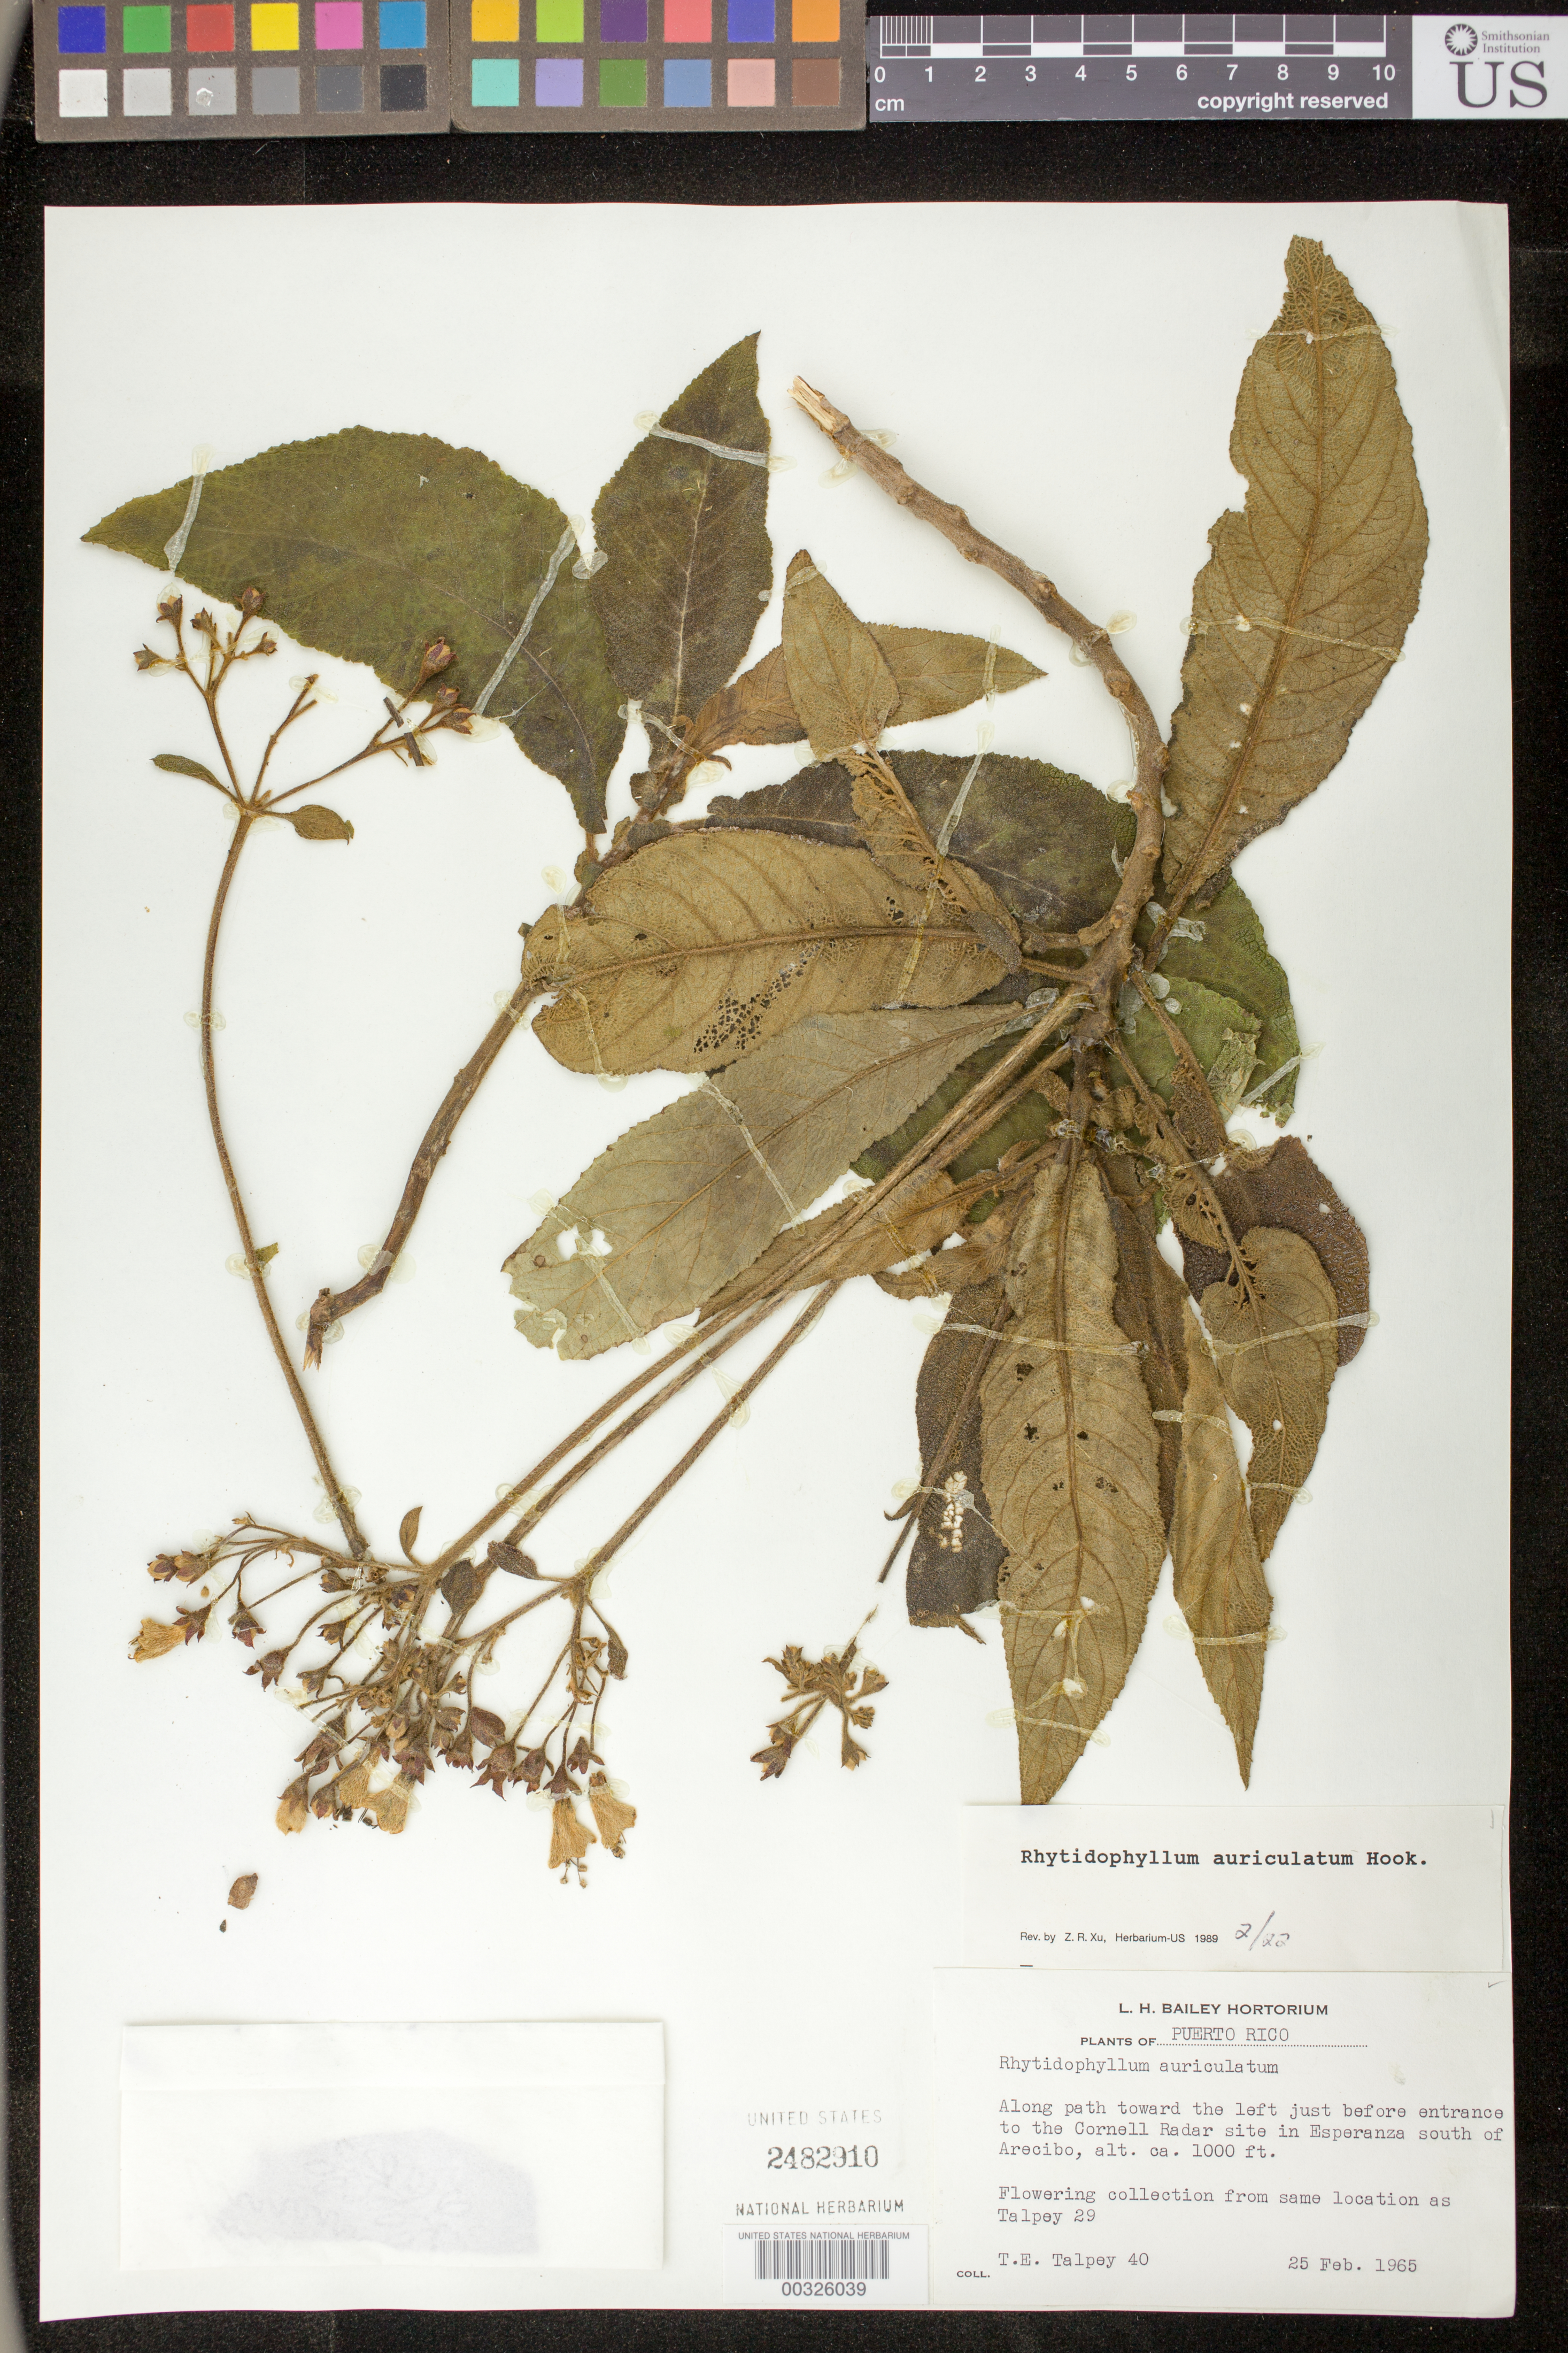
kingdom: Plantae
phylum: Tracheophyta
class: Magnoliopsida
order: Lamiales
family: Gesneriaceae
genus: Rhytidophyllum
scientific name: Rhytidophyllum auriculatum var. angustatum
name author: Urb.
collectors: T. Talpey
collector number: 40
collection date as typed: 25 Feb 1965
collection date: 1965-02-25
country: Puerto Rico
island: Puerto Rico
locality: Along path toward the left just before entrance to Cornell radar site in Esperanza S of Arecibo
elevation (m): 305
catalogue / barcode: US 2482910